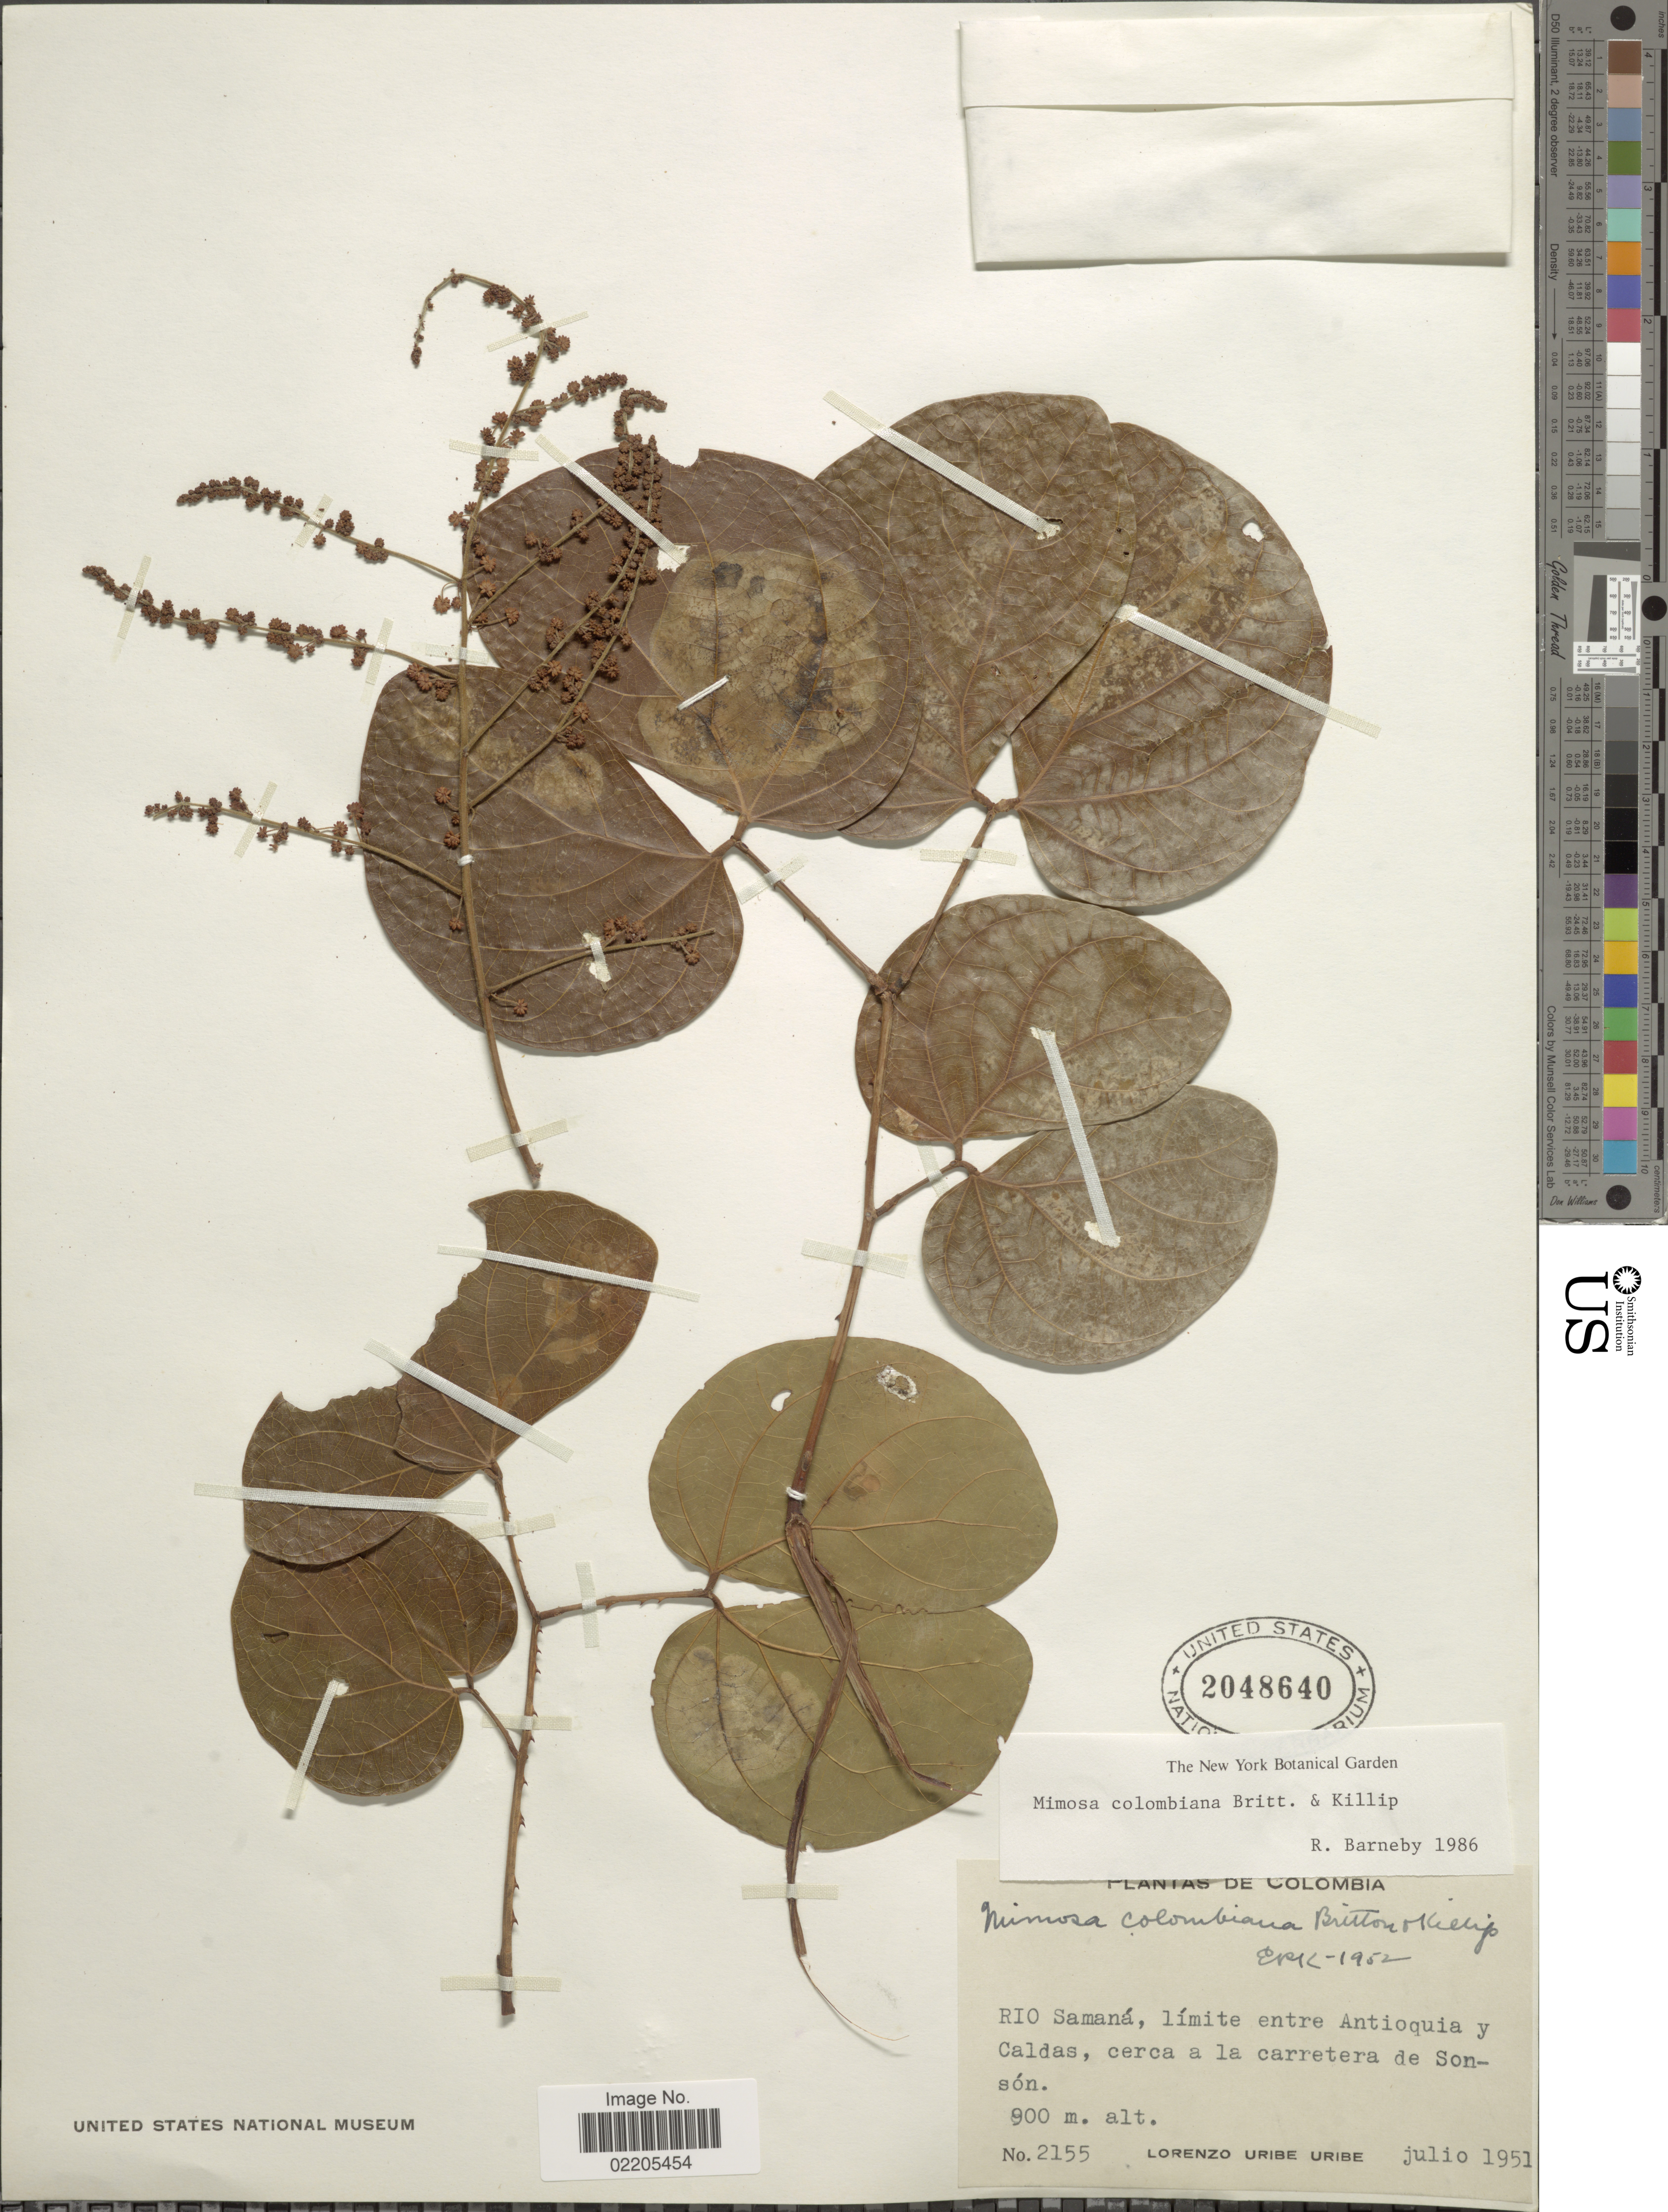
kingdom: Plantae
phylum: Tracheophyta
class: Magnoliopsida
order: Fabales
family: Fabaceae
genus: Mimosa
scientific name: Mimosa colombiana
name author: Britton & Killip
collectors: L. Uribe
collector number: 2155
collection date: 1951-07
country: Colombia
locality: Rio Samana, limite entre Antioquia y Caldas, cerca la carretera de Sonson.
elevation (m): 900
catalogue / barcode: US 2048640